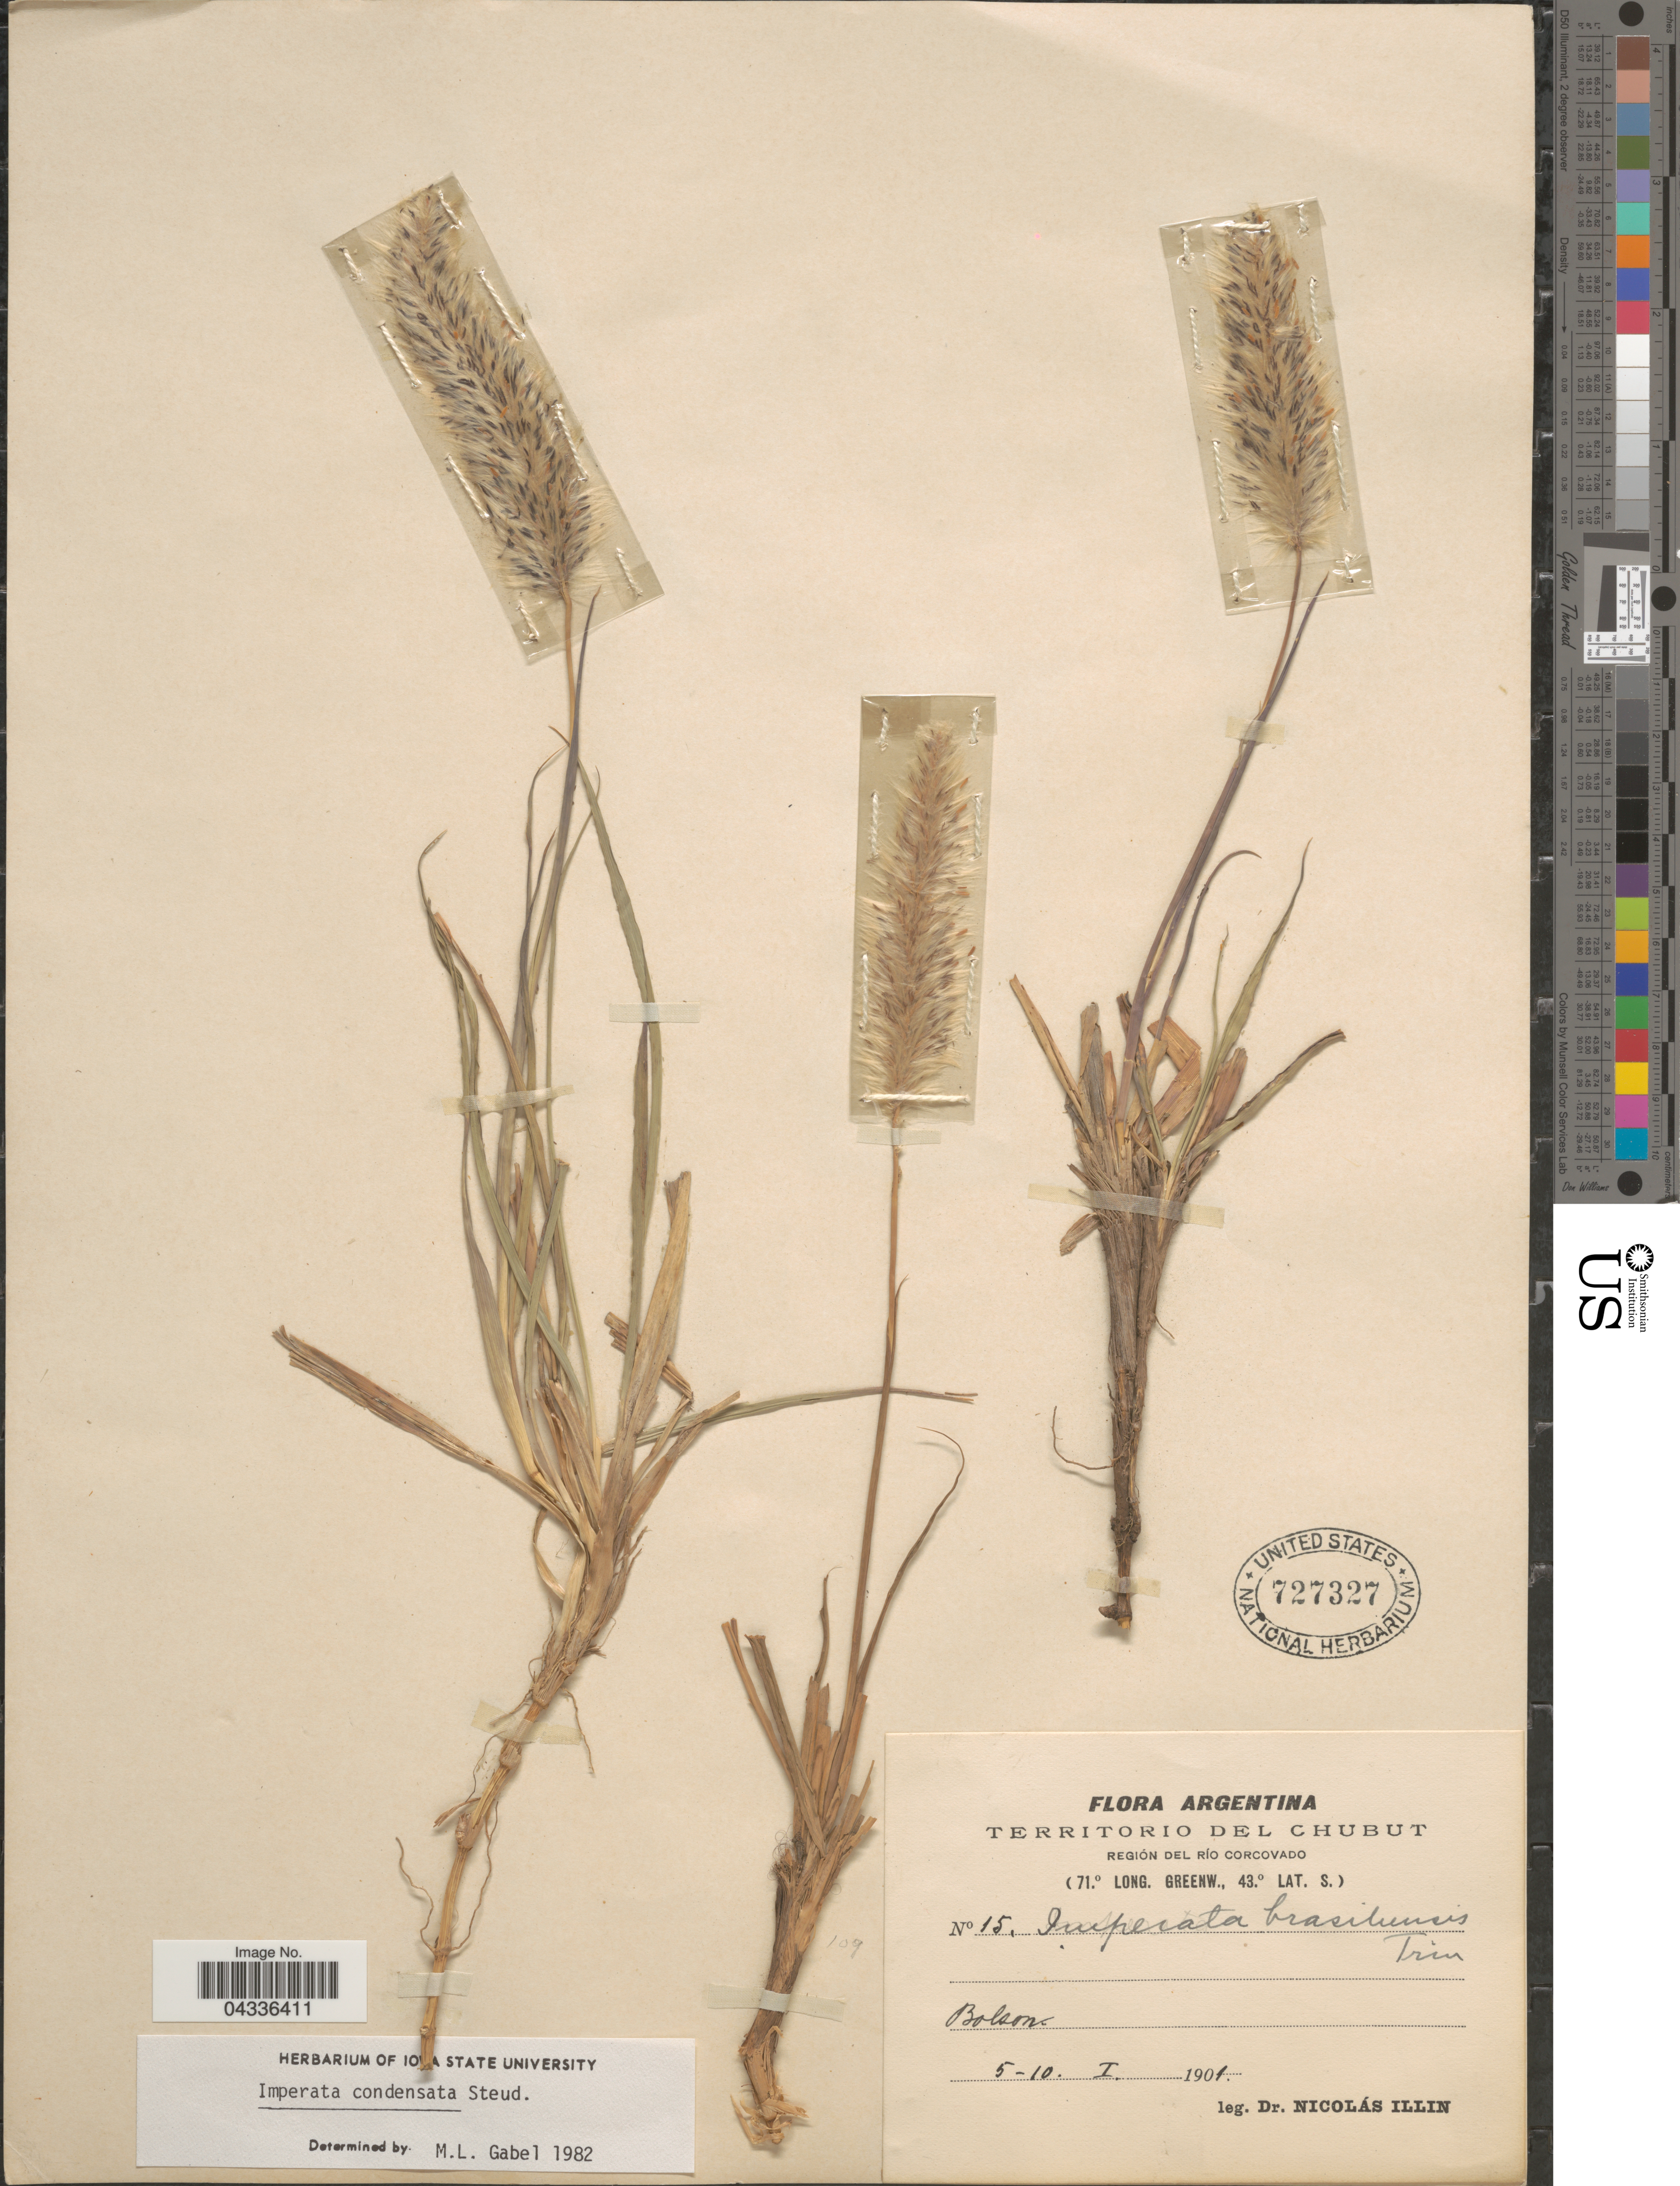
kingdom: Plantae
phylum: Tracheophyta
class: Liliopsida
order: Poales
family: Poaceae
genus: Imperata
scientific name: Imperata condensata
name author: Steud.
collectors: N. Illin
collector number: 15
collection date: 1901-01-05/1901-01-10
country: Argentina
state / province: Chubut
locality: Territorio del Chubut. Región del Río Corcovado. Bolson.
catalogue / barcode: US 727327